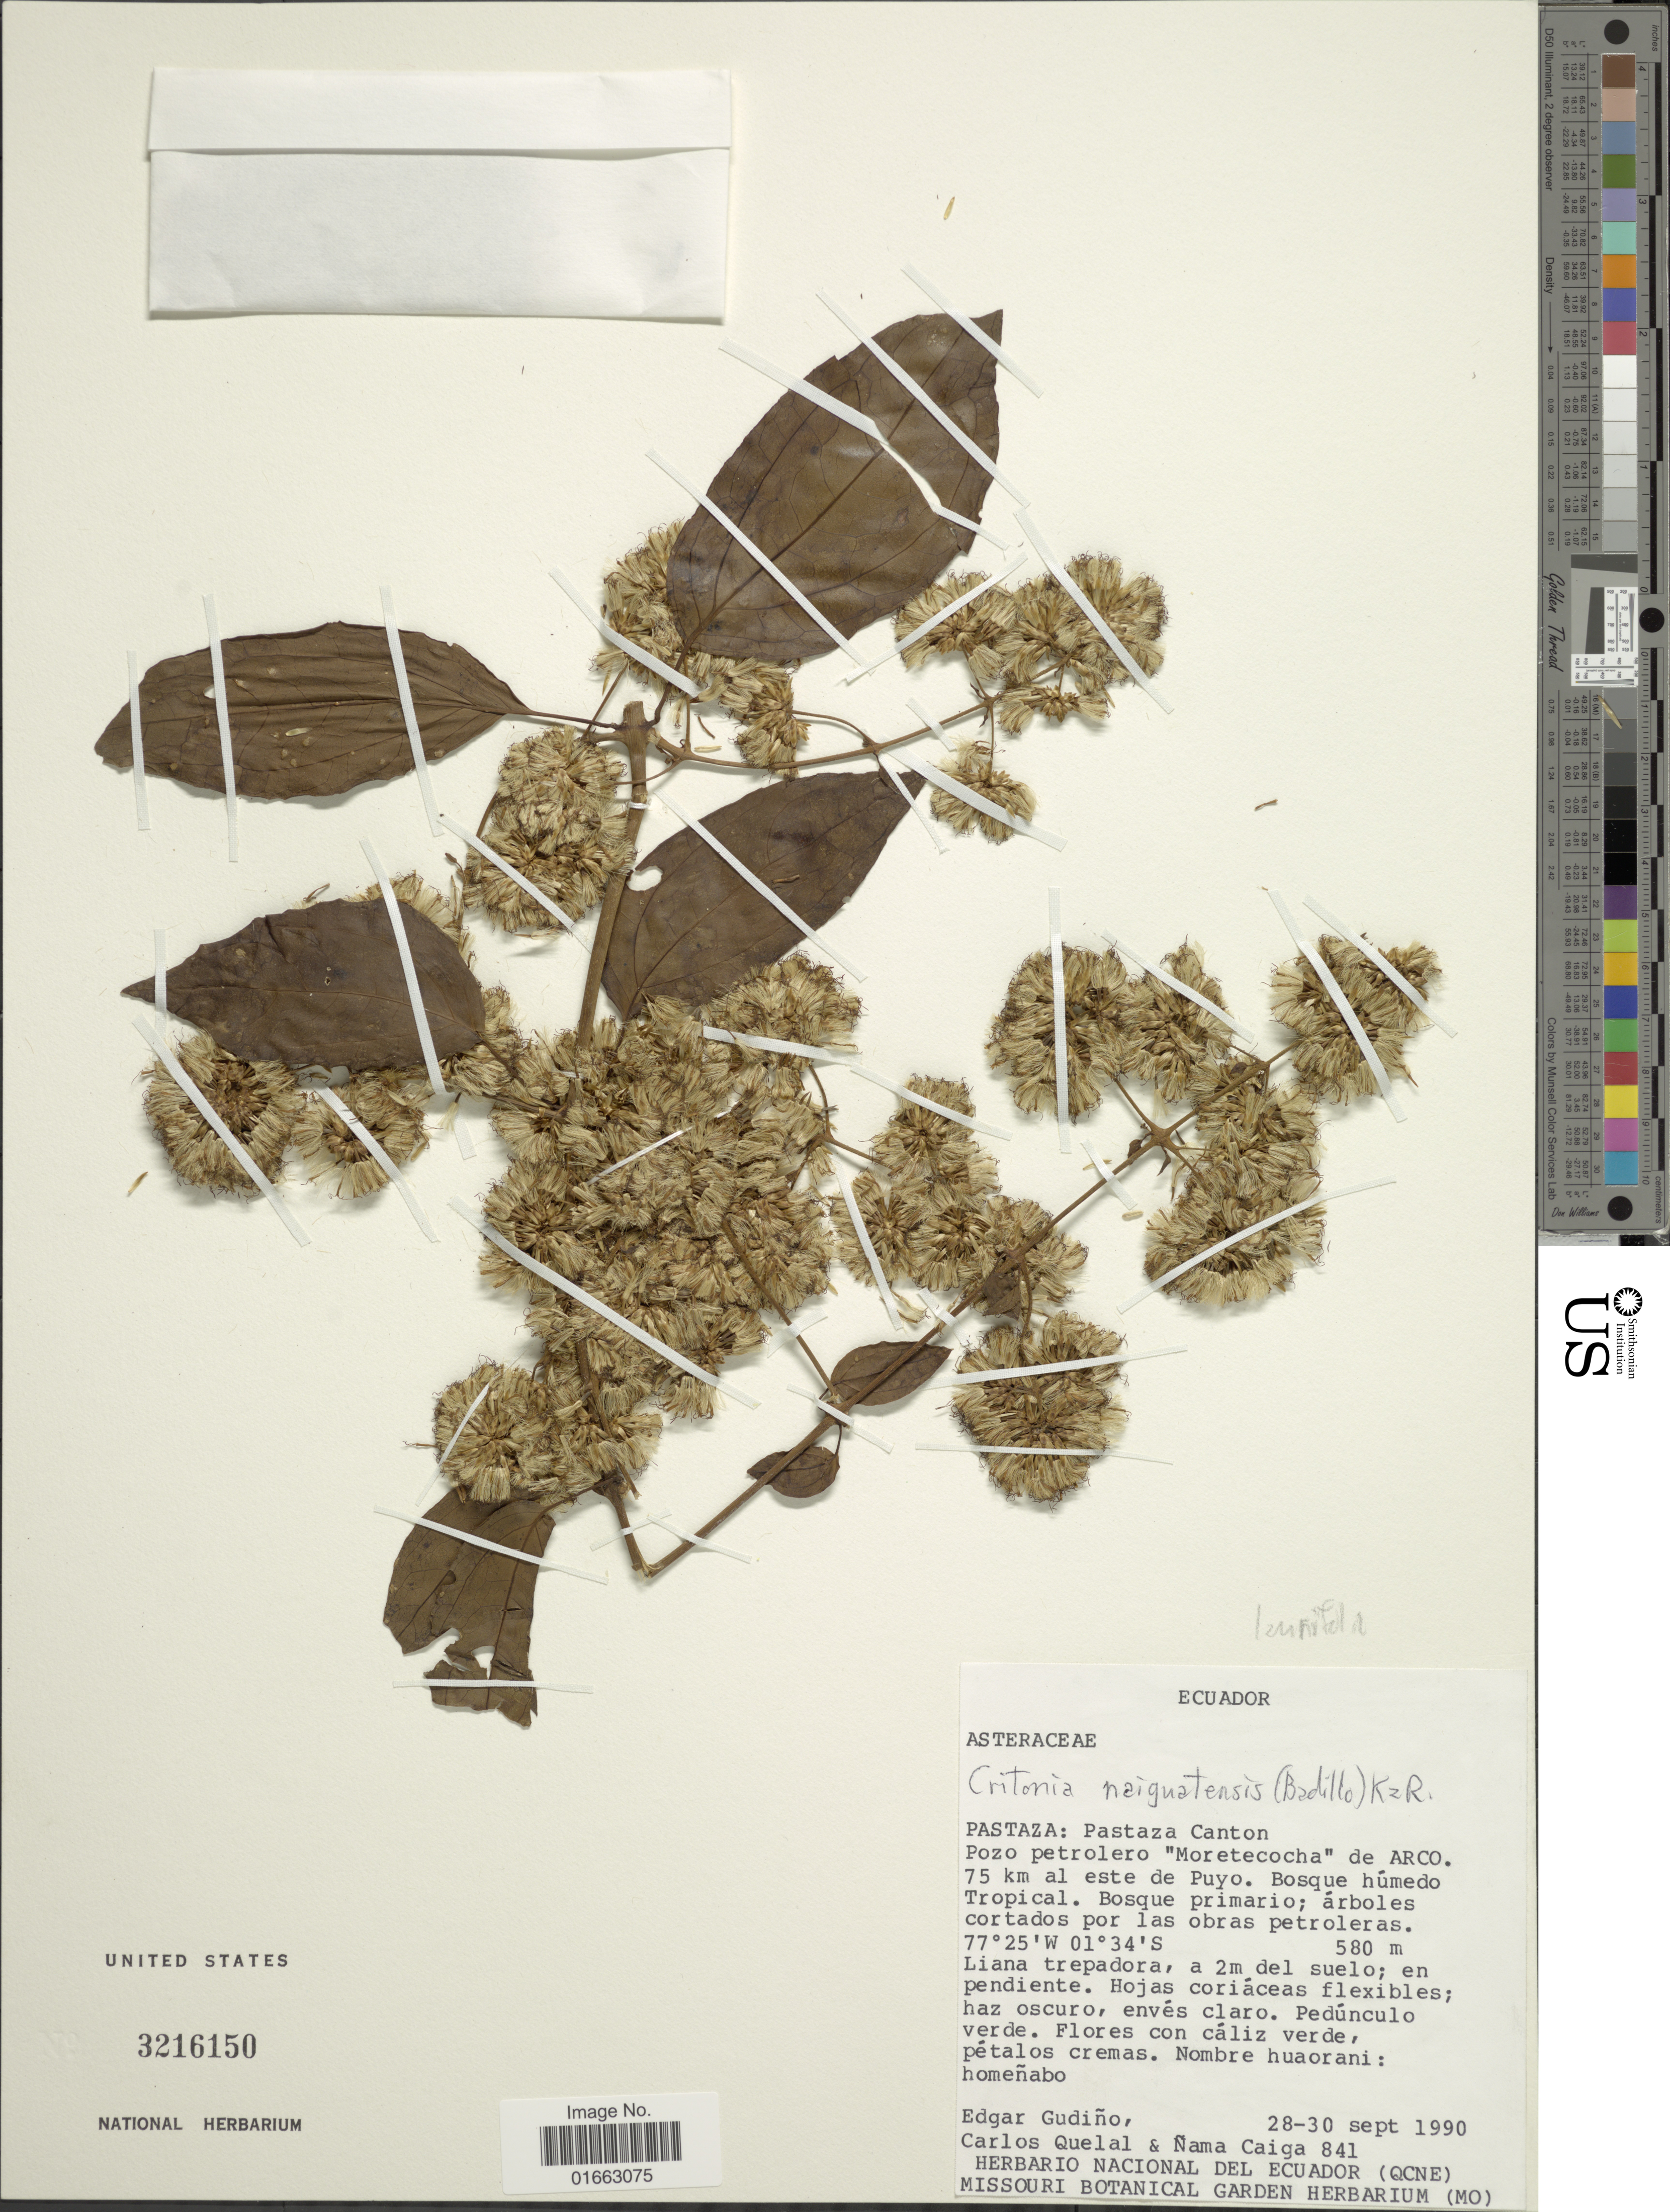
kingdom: Plantae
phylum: Tracheophyta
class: Magnoliopsida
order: Asterales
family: Asteraceae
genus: Critonia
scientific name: Critonia laurifolia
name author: (B.L. Rob.) R.M. King & H. Rob.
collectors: E. Gudiño, C. Quelal & Ñ. Caiga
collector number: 841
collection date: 1990-09-28/1990-09-30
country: Ecuador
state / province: Pastaza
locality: Pastaza Canton, Pozo petrolero "Moretecocha"de ARCO., 75 km al este de Puyo, Bosque húmedo Tropical, Bosque primario, Liana trepadora, a 2 m del suelo; en pendiente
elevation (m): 580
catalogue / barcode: US 3216150